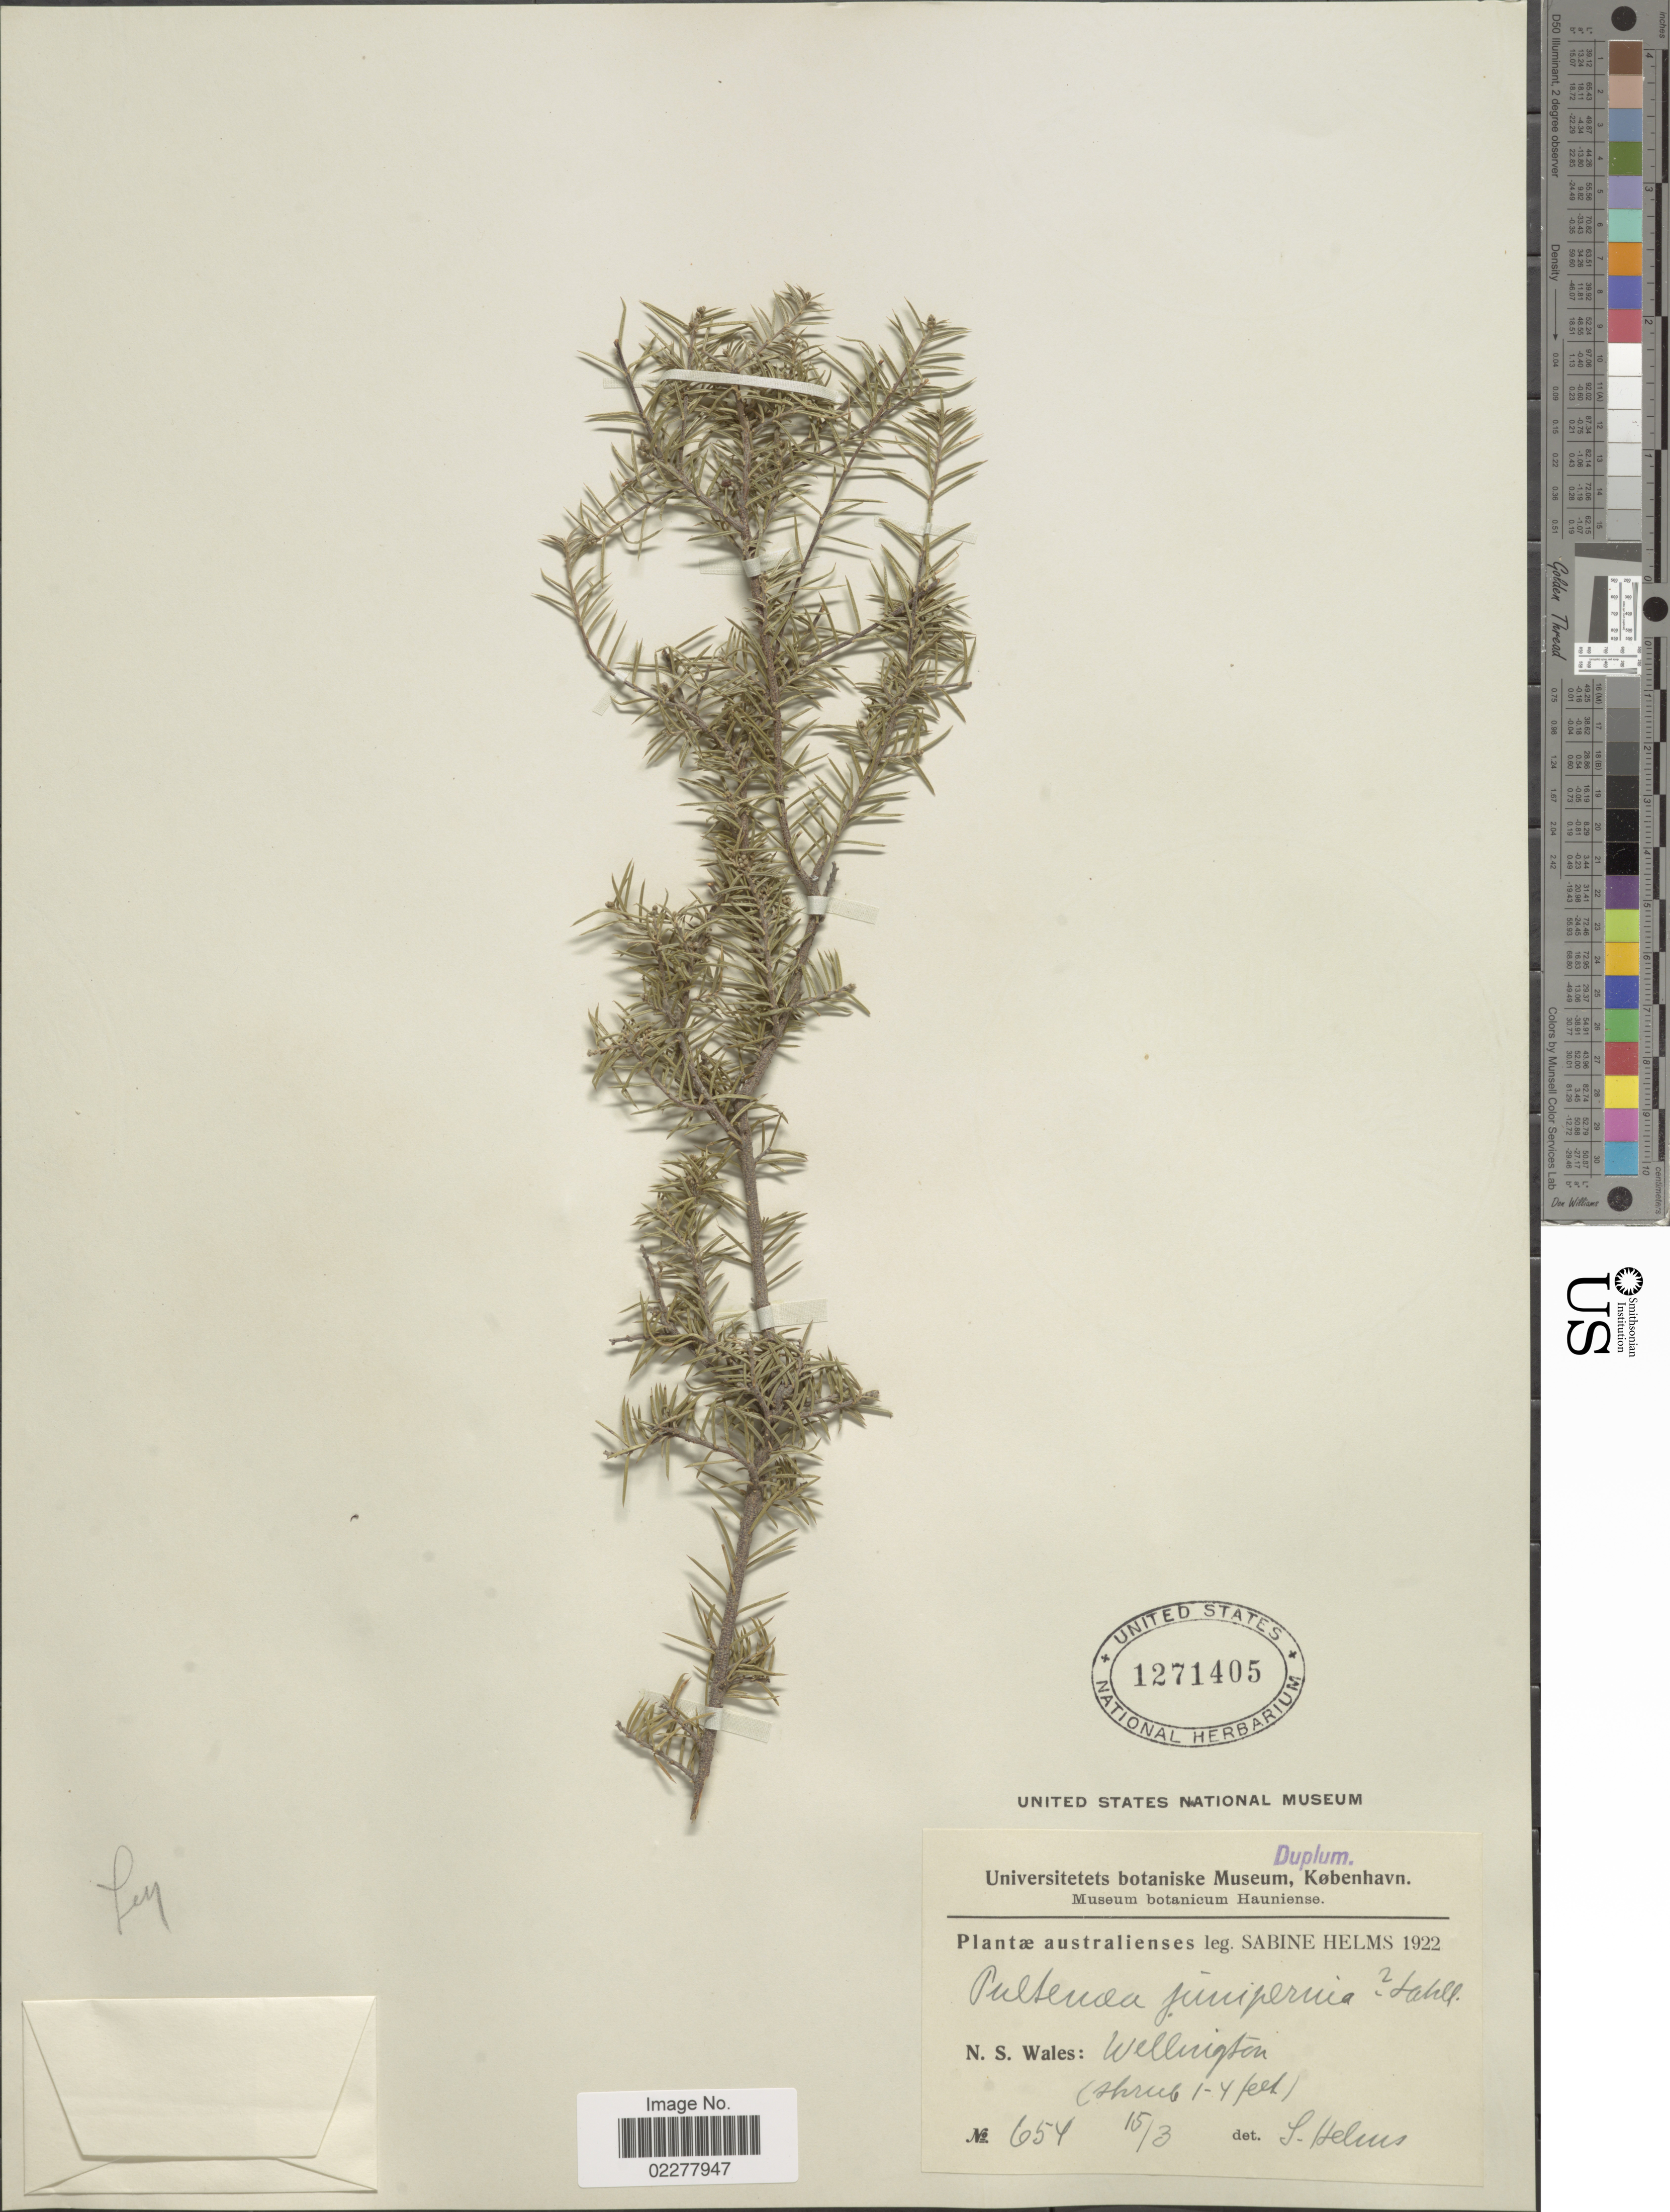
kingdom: Plantae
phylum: Tracheophyta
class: Magnoliopsida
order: Fabales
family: Fabaceae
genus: Pultenaea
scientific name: Pultenaea juniperina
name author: Labill.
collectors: S. Helms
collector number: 654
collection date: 1922-03-15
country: Australia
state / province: New South Wales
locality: Australienses. N.S. Wales. Wellington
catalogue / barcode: US 1271405